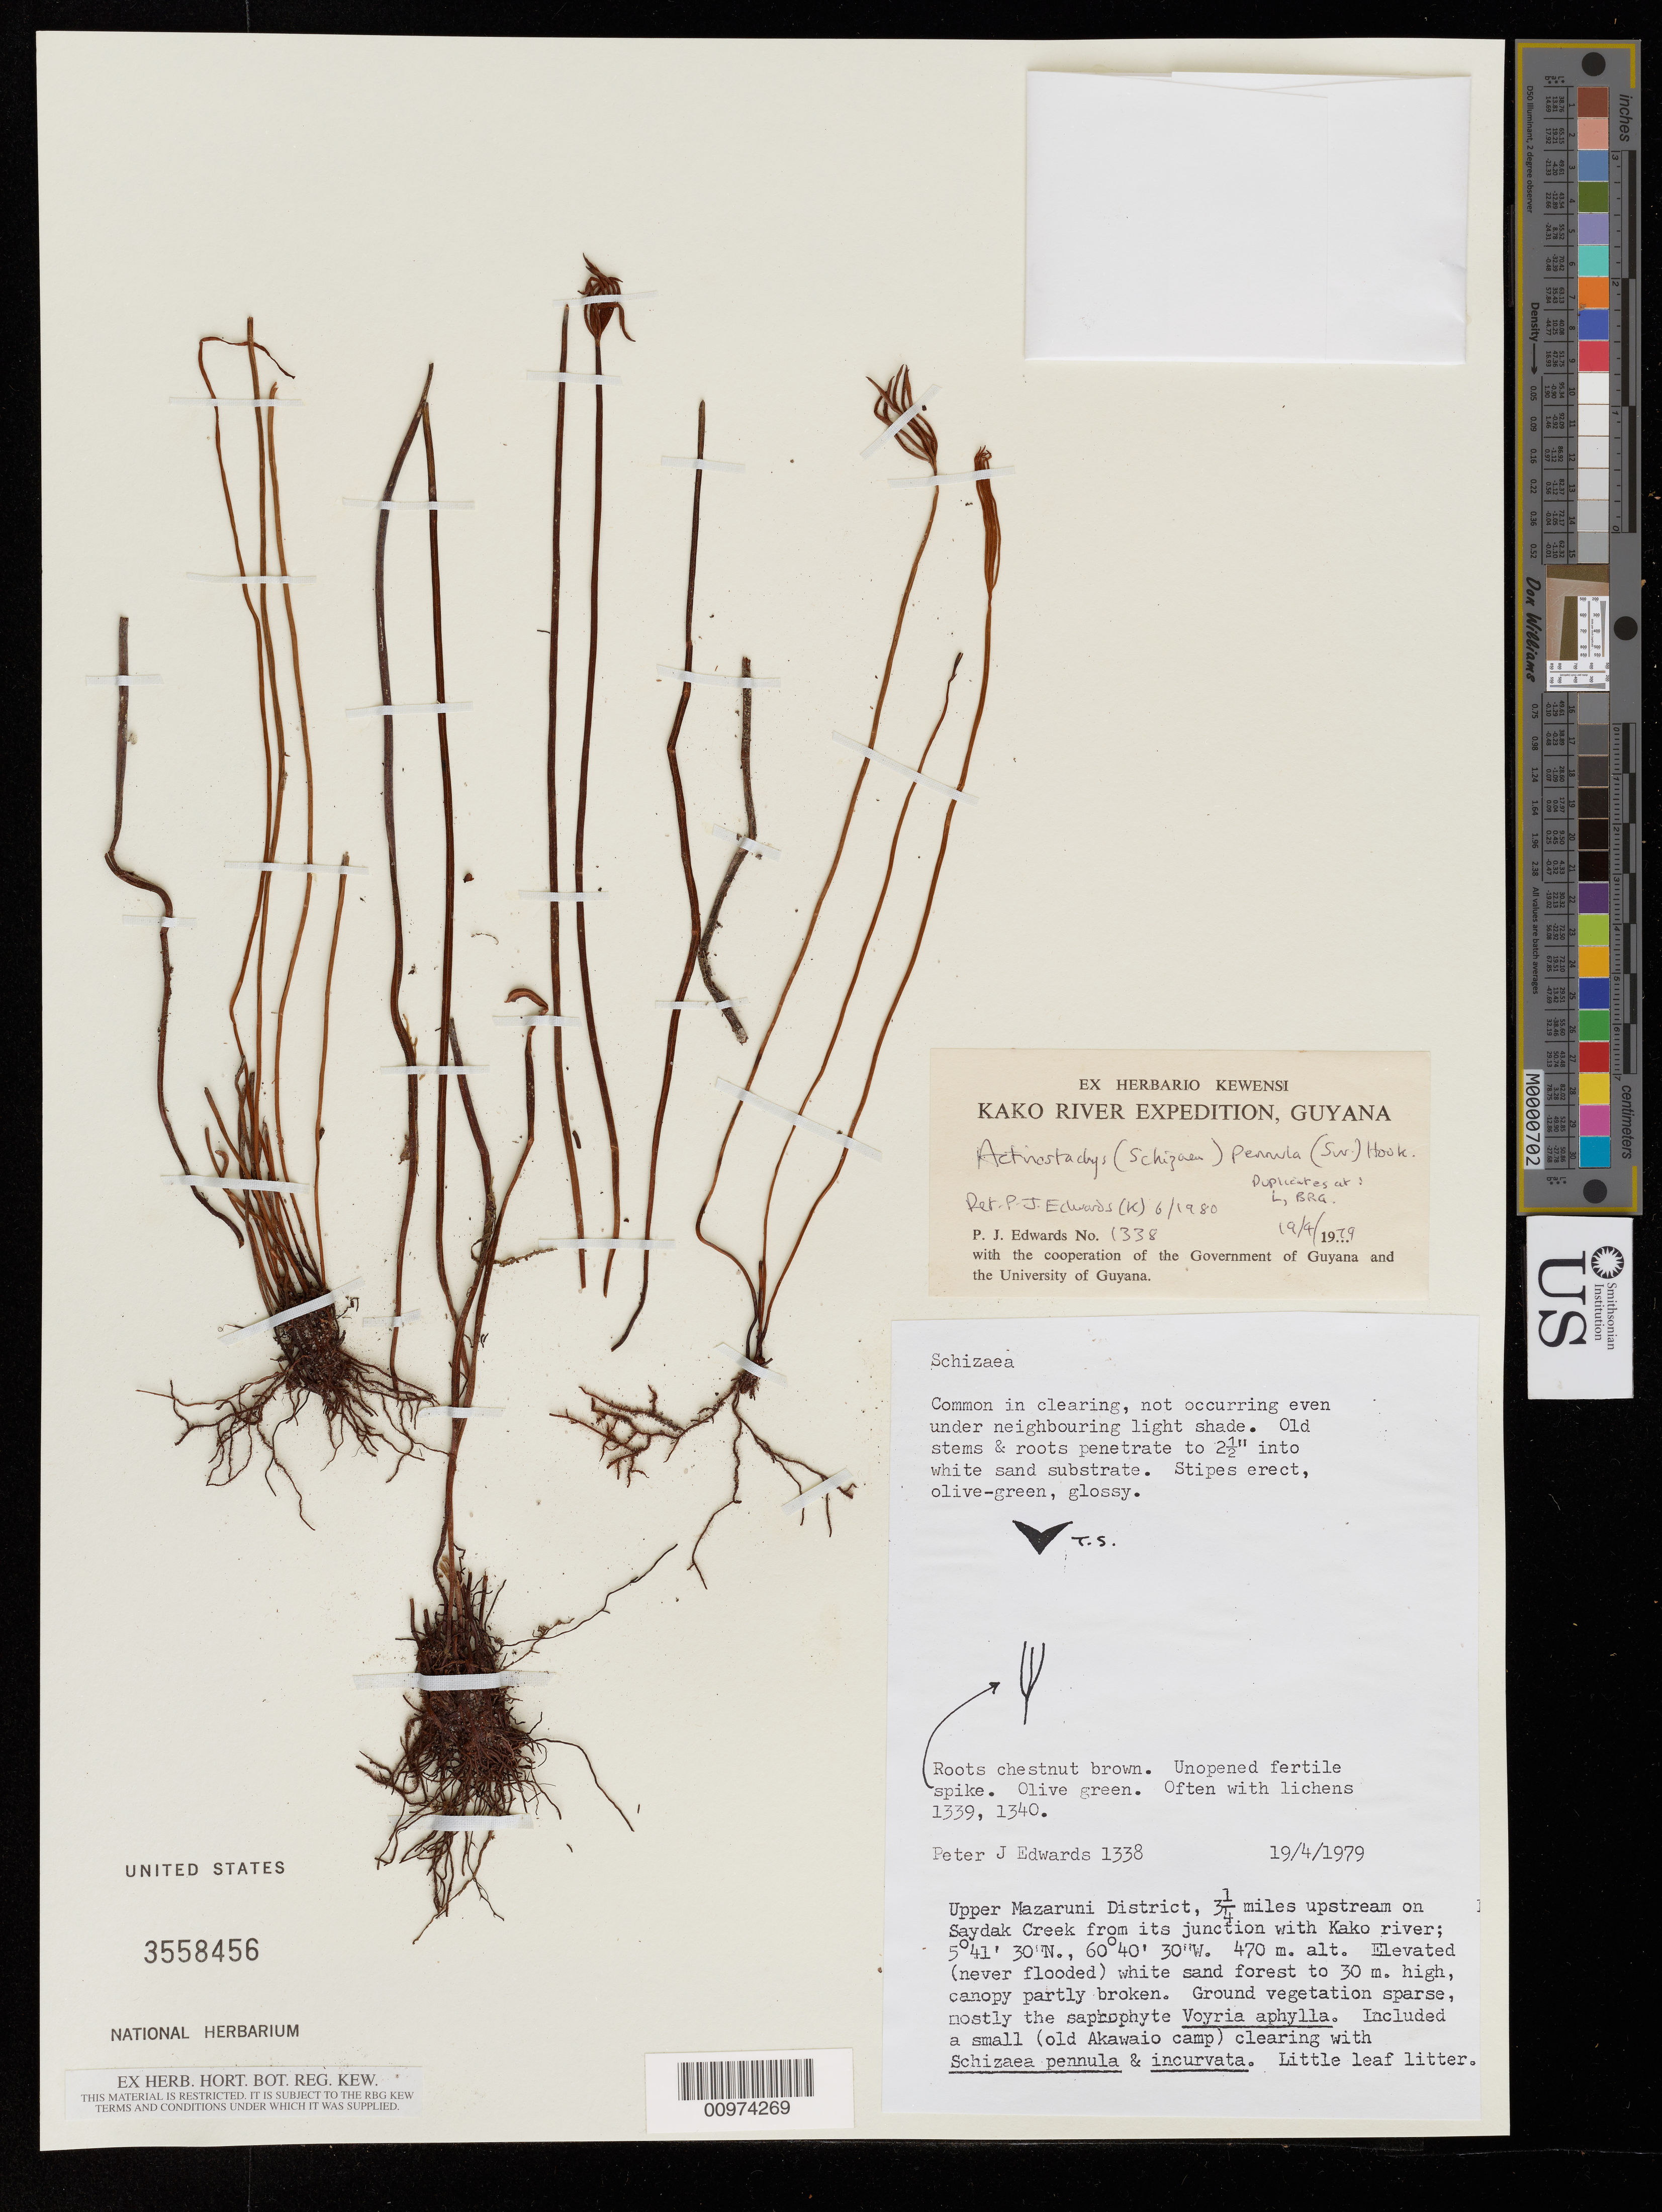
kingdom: Plantae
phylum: Tracheophyta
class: Polypodiopsida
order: Schizaeales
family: Schizaeaceae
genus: Schizaea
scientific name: Schizaea pennula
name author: Sw.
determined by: Edwards, P. J.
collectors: P. Edwards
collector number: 1338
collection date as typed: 19-Apr-79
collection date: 1979-04-19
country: Guyana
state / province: Cuyuni-Mazaruni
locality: Upper Mazaruni District, 3.25 miles upstream on Saydak Creek from its junction with Kako river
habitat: Elevated (never flooded) white sand forest to 30m high, canopy partly broken. Ground vegetation sparse, mostly the saprophyte Voyria aphylla.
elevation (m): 470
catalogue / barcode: US 3558456